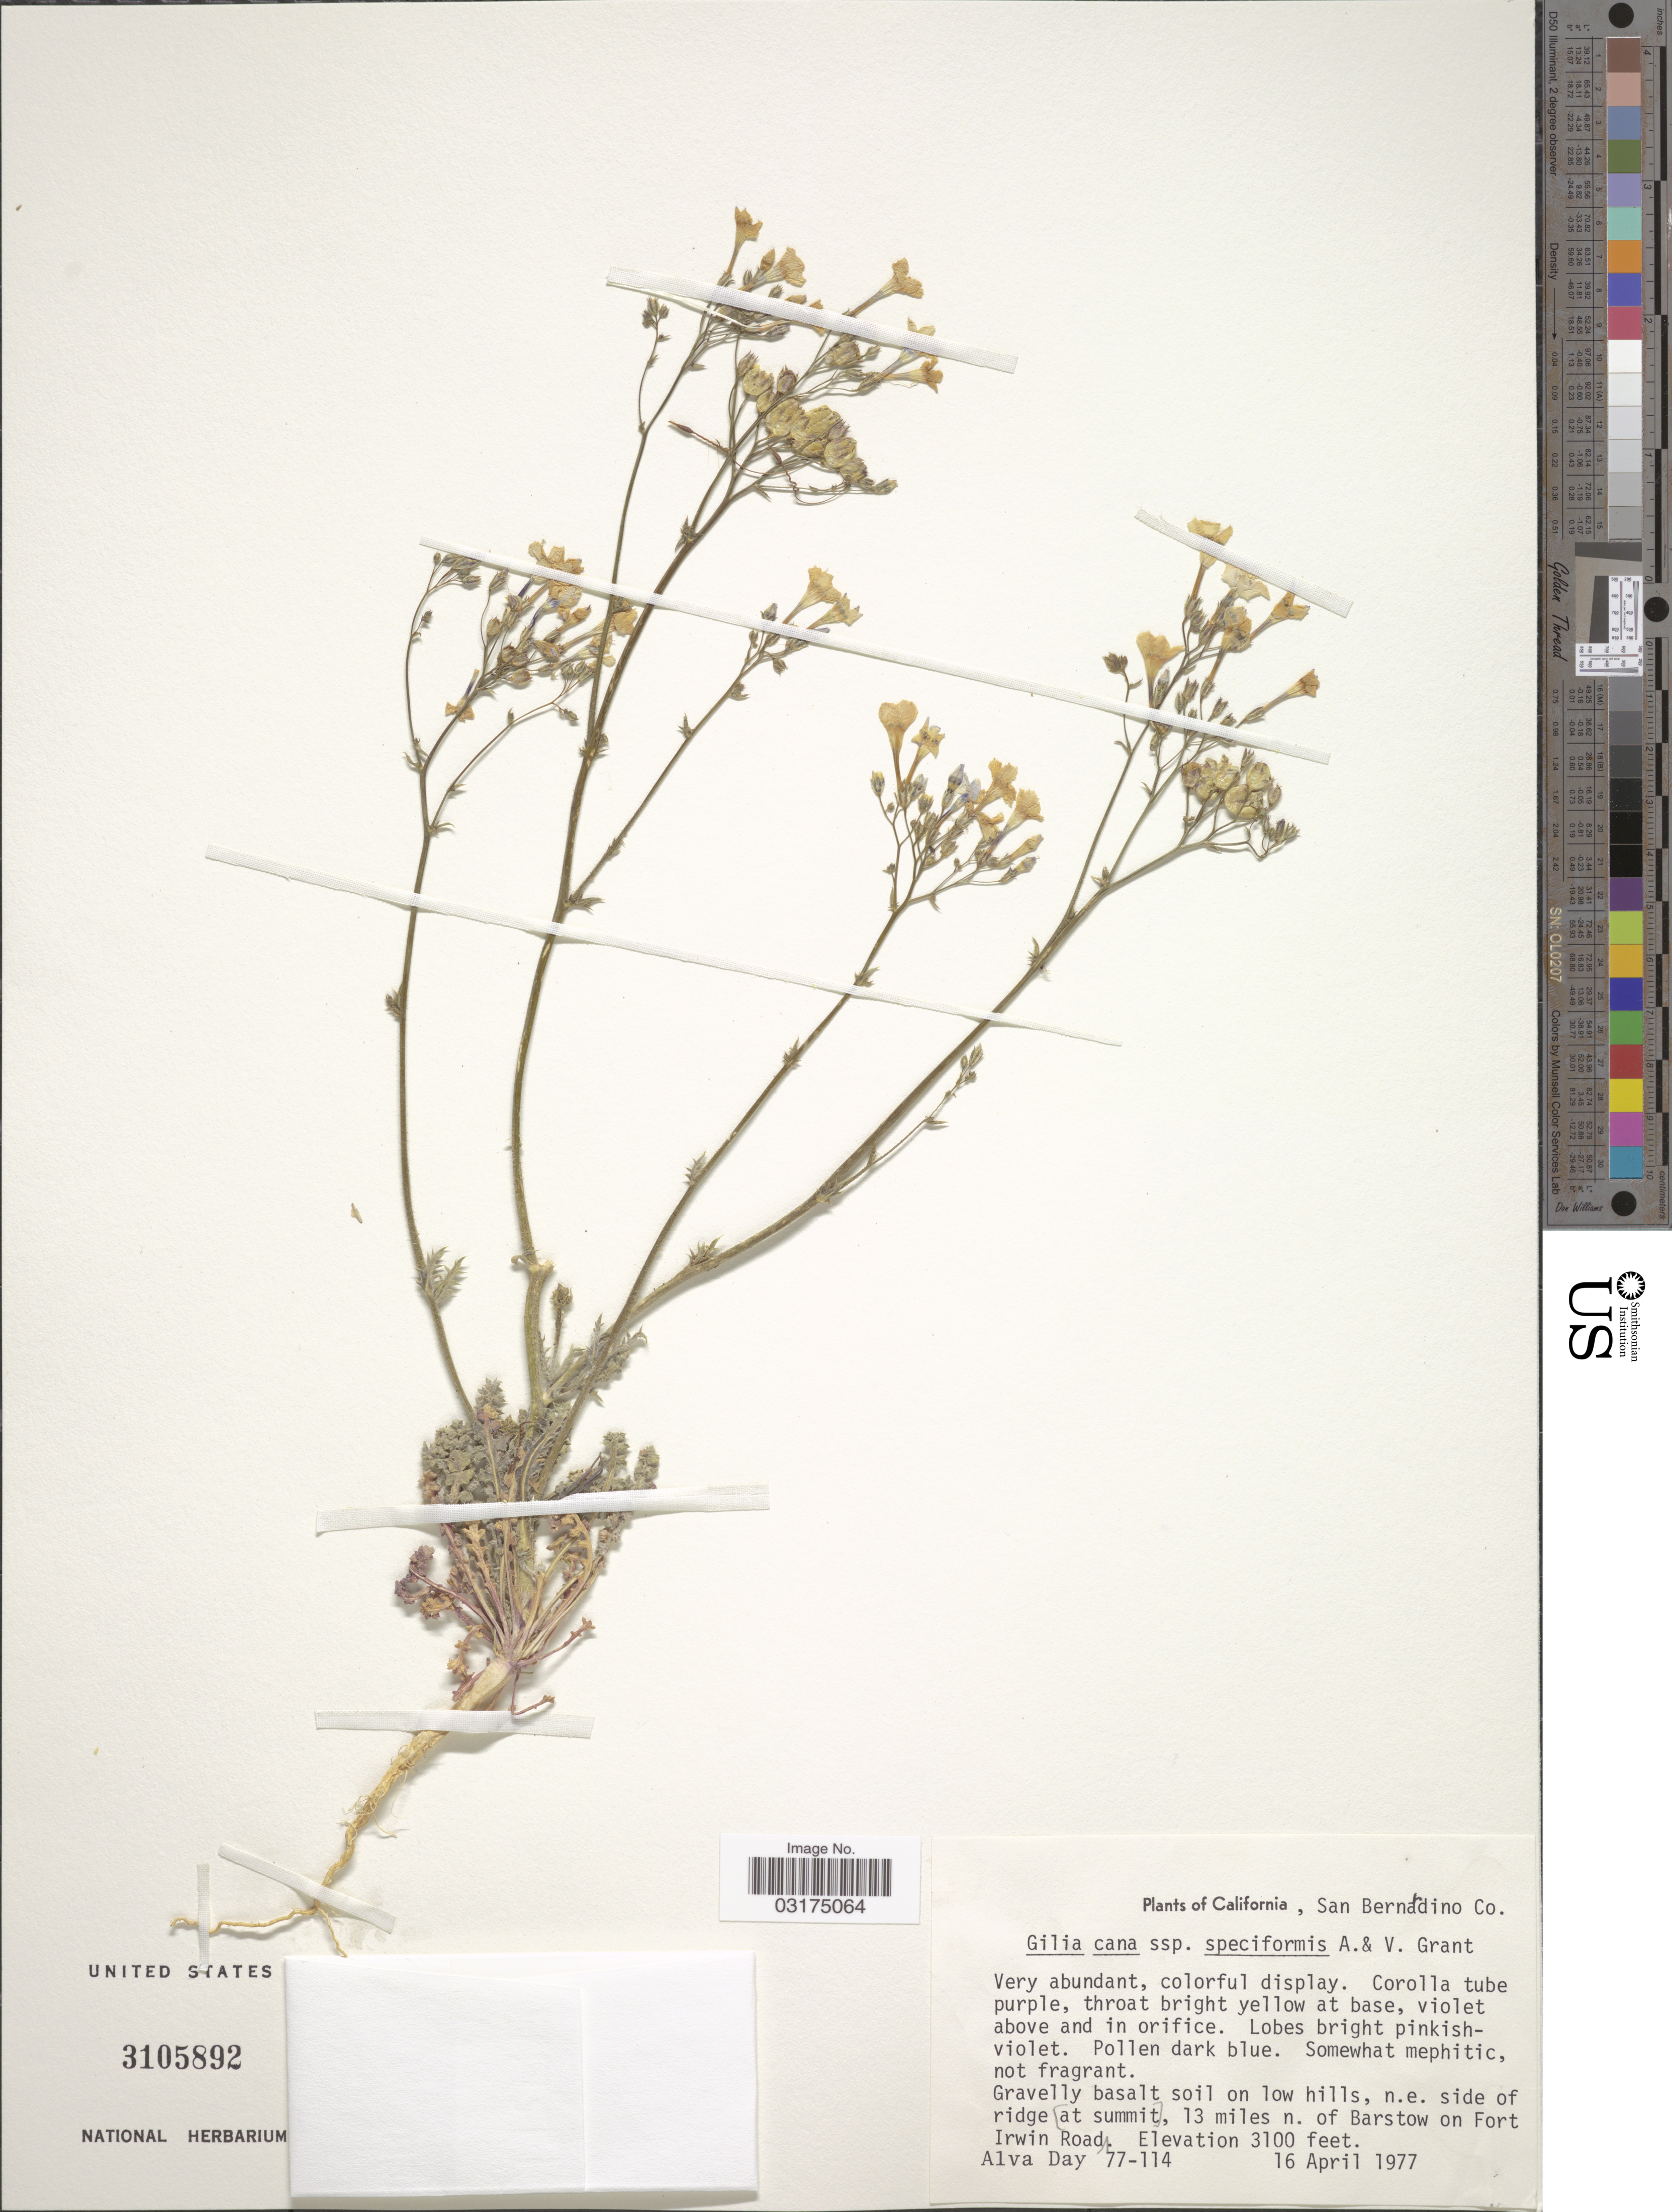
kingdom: Plantae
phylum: Tracheophyta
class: Magnoliopsida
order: Ericales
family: Polemoniaceae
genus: Gilia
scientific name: Gilia cana subsp. speciformis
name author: A.D. Grant & V.E. Grant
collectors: A. G. Day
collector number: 77-114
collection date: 1977-04-16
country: United States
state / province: California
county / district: San Bernardino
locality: San Bernardino Co. n. e. side of ridge at [summit}, 13 miles n. of Barstow on Fort Irwin Road.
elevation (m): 945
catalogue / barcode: US 3105892